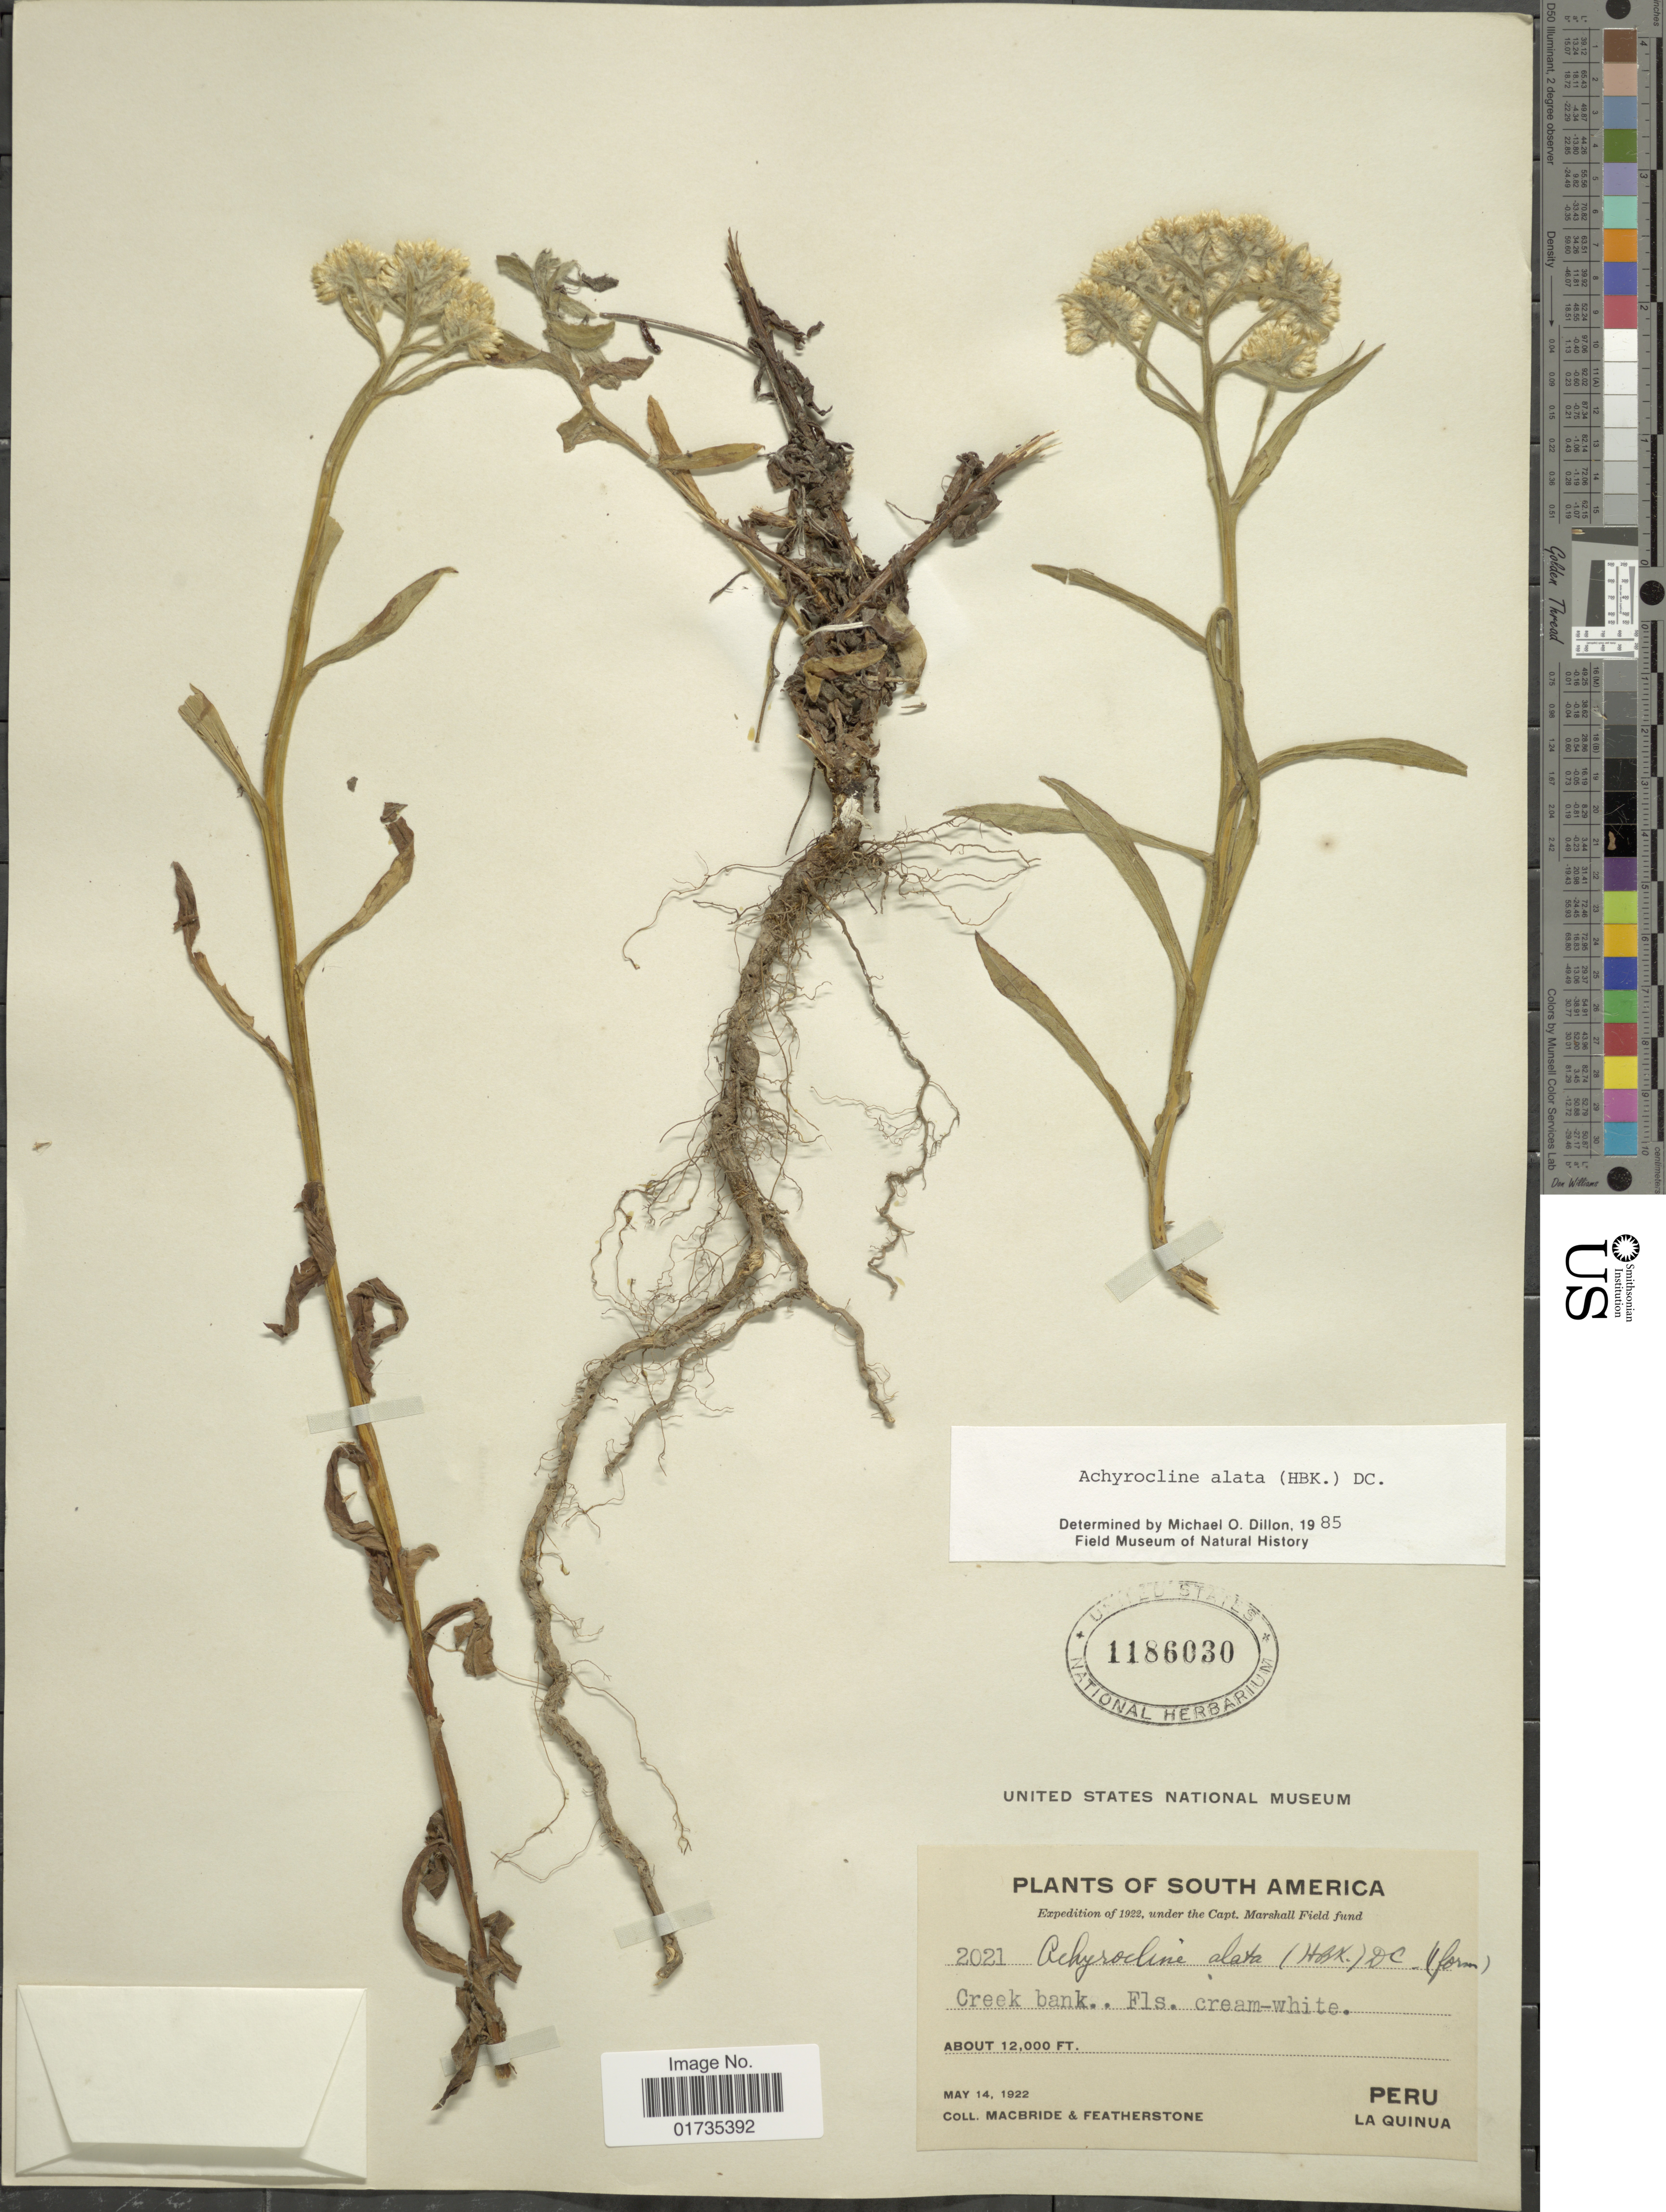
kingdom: Plantae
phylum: Tracheophyta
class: Magnoliopsida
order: Asterales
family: Asteraceae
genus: Achyrocline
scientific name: Achyrocline alata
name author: (Kunth) DC.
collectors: Macbride, -- & -. Featherstone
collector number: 2021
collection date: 1922-05-14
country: Peru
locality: Creek bank. Peru. La Quinua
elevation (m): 36576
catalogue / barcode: US 1186030